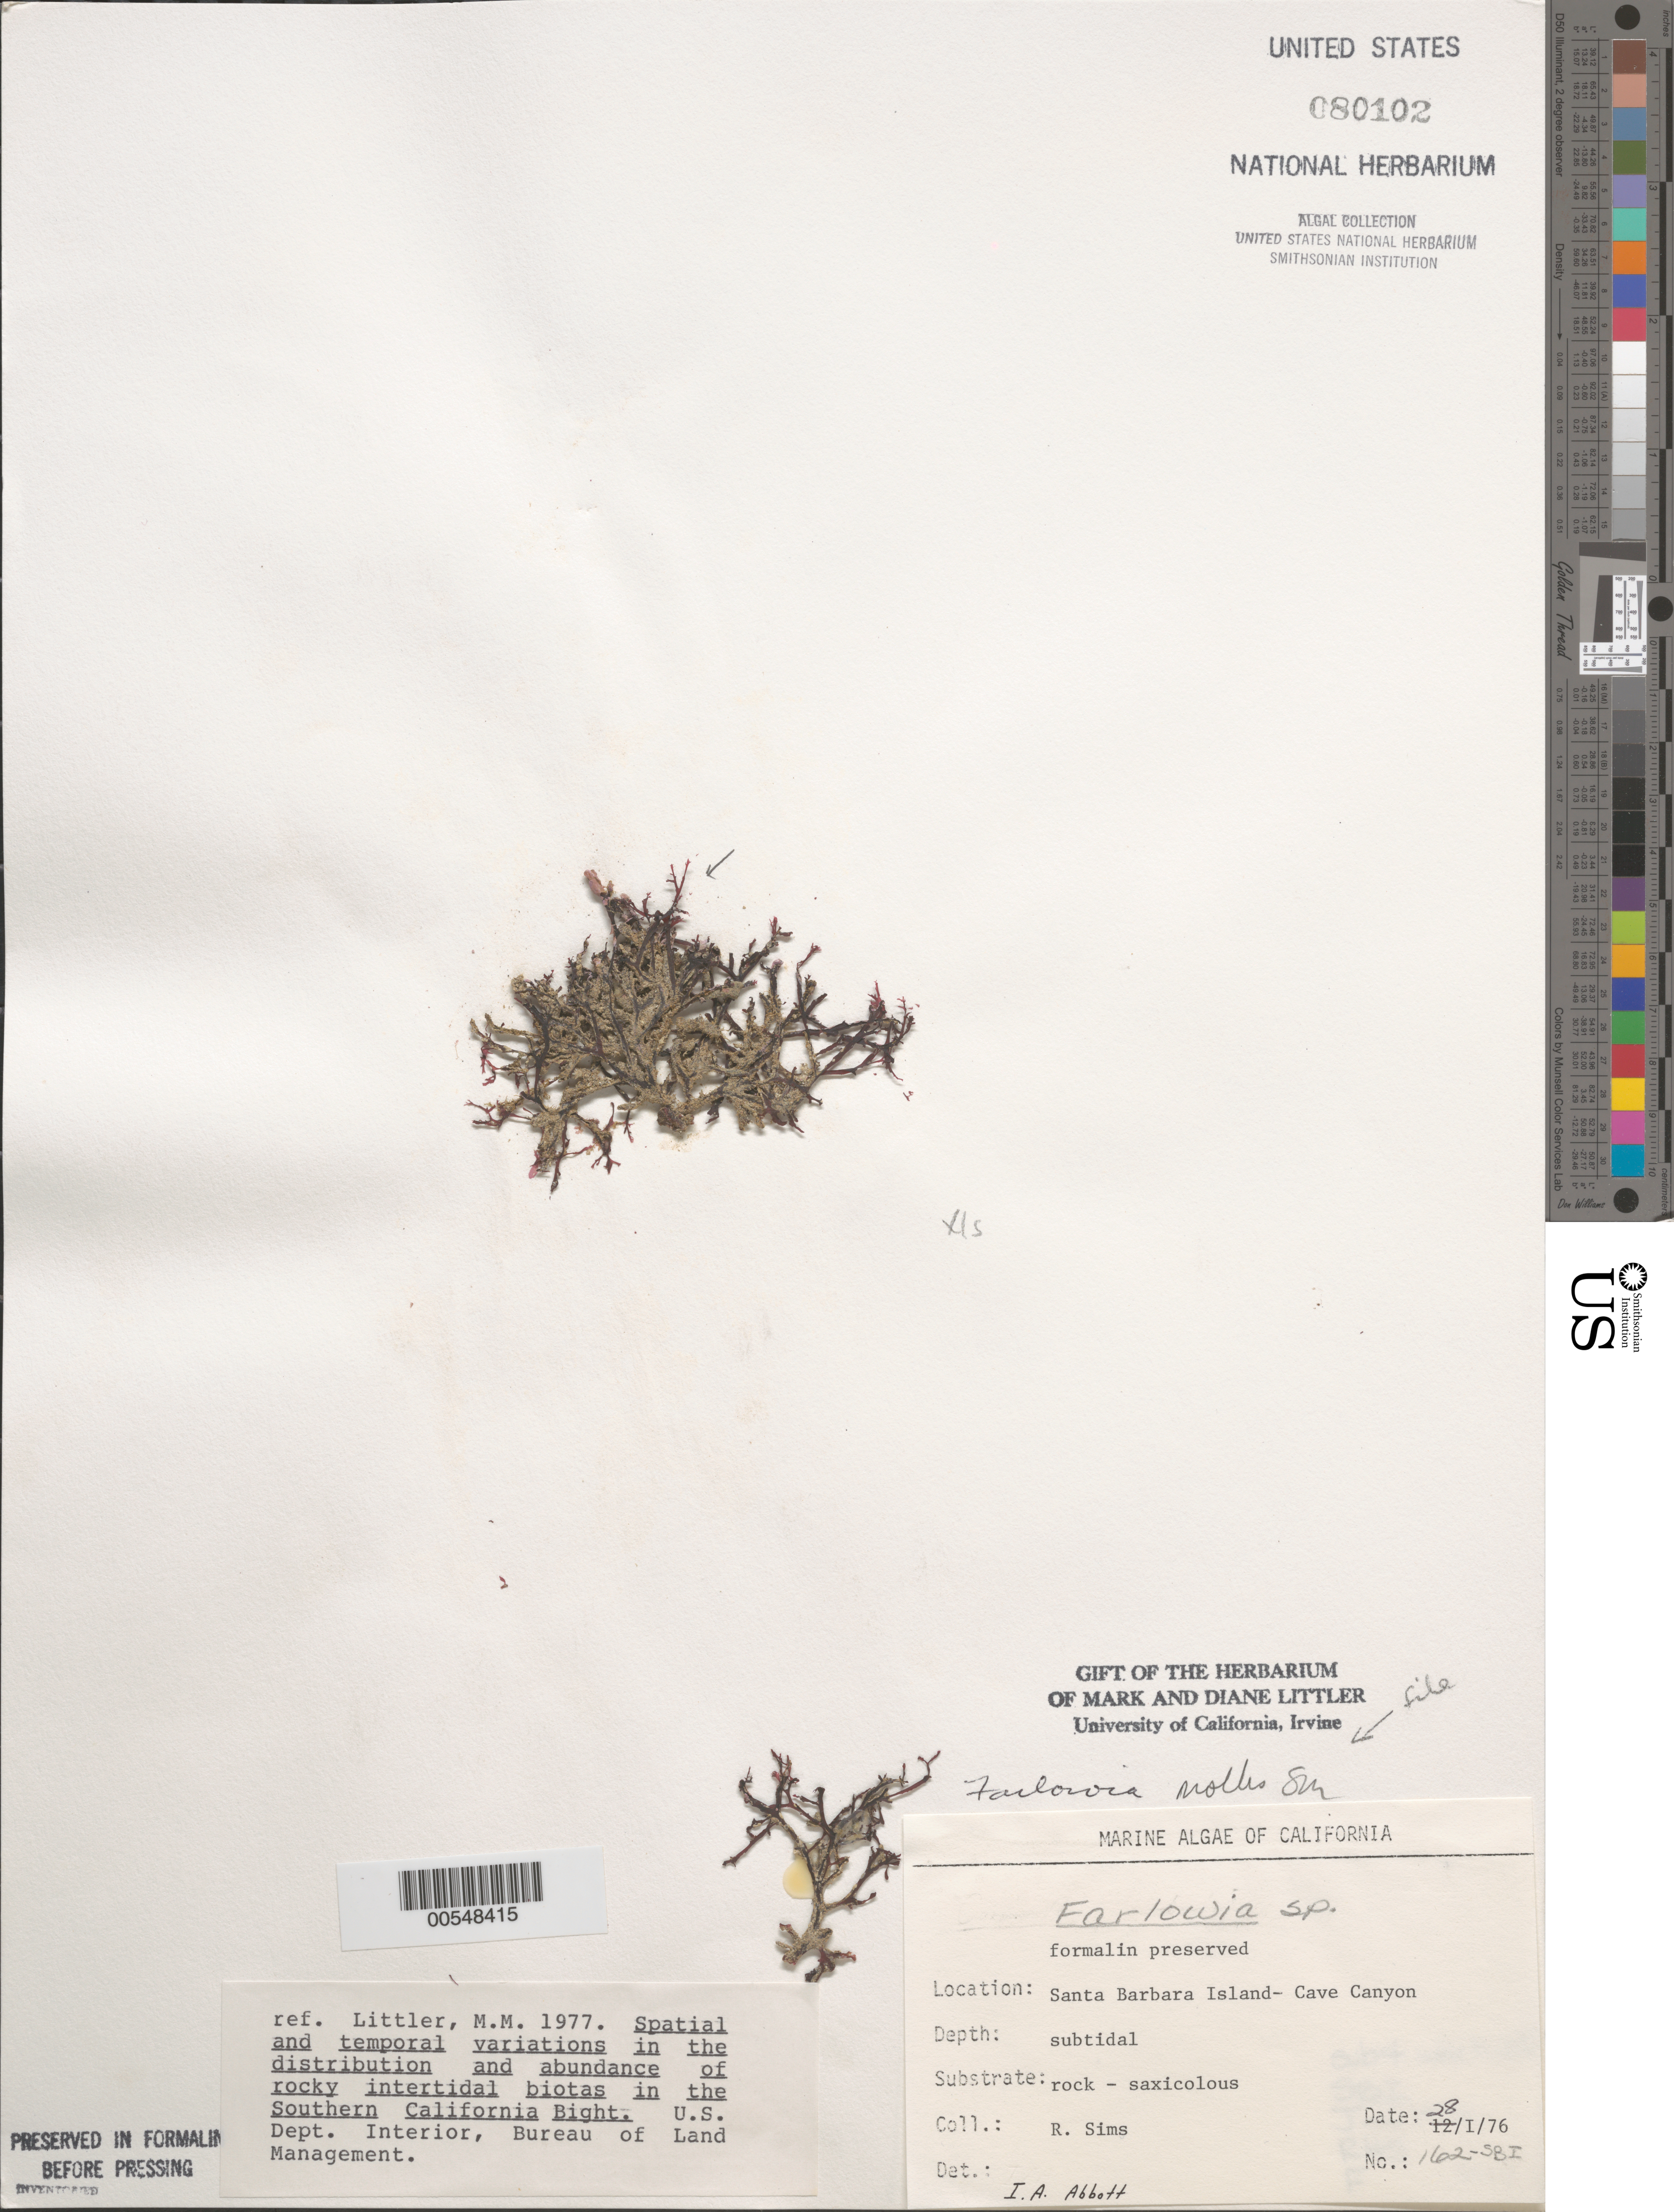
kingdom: Plantae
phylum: Rhodophyta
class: Florideophyceae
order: Gigartinales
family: Dumontiaceae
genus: Farlowia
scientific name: Farlowia mollis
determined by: Abbott, Isabella A.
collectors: R. H. Sims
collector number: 162-sbi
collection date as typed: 28 Jan 1976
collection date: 1976-01-28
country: United States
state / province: California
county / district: Santa Barbara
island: Santa Barbara Island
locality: Cave Canyon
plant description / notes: BLM-SOCALBIGHT Rocky Intertidal Survey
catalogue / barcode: US 80102